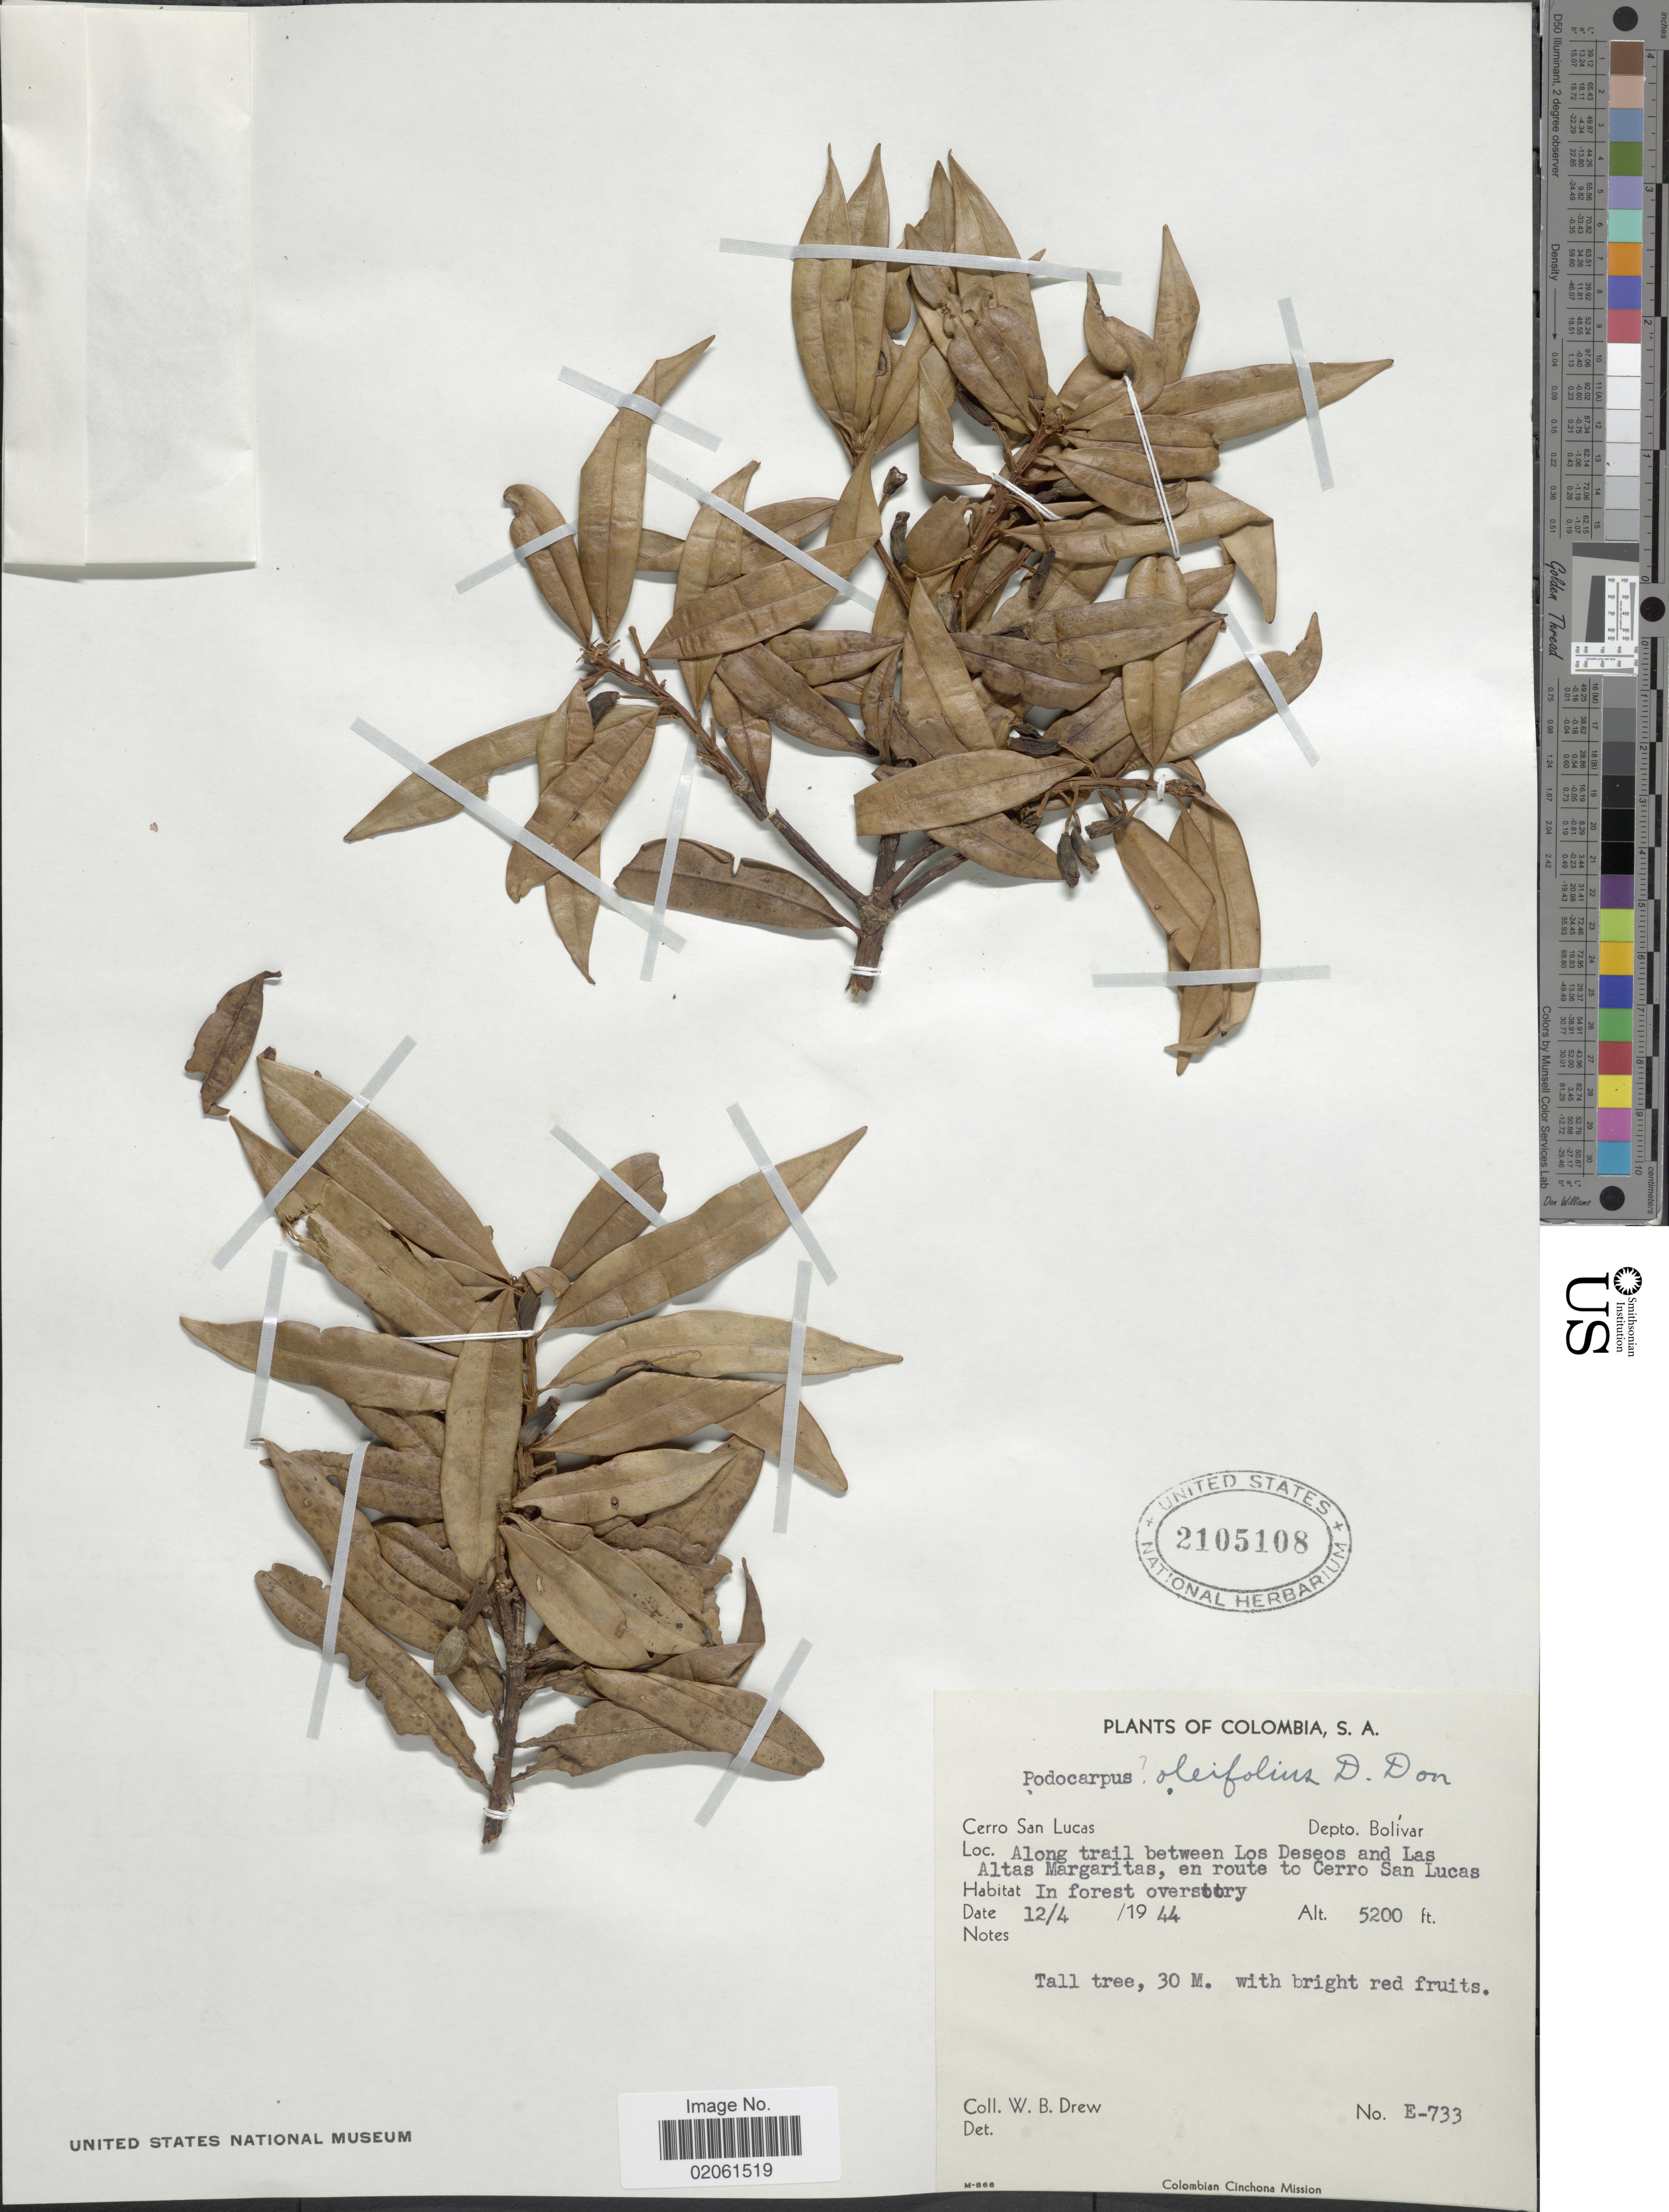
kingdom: Plantae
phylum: Tracheophyta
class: Pinopsida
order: Pinales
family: Podocarpaceae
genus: Podocarpus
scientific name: Podocarpus magnifolius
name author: J. Buchholz & N.E. Gray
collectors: W. B. Drew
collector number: E-733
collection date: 1944-04-12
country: Colombia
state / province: Bolívar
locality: Cerro San Lucas, Depto. Bolivar, Along trail between Los Deseos and Las Altas Margaritas, en route to Cerro San Lucas.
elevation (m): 1585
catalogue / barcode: US 2105108